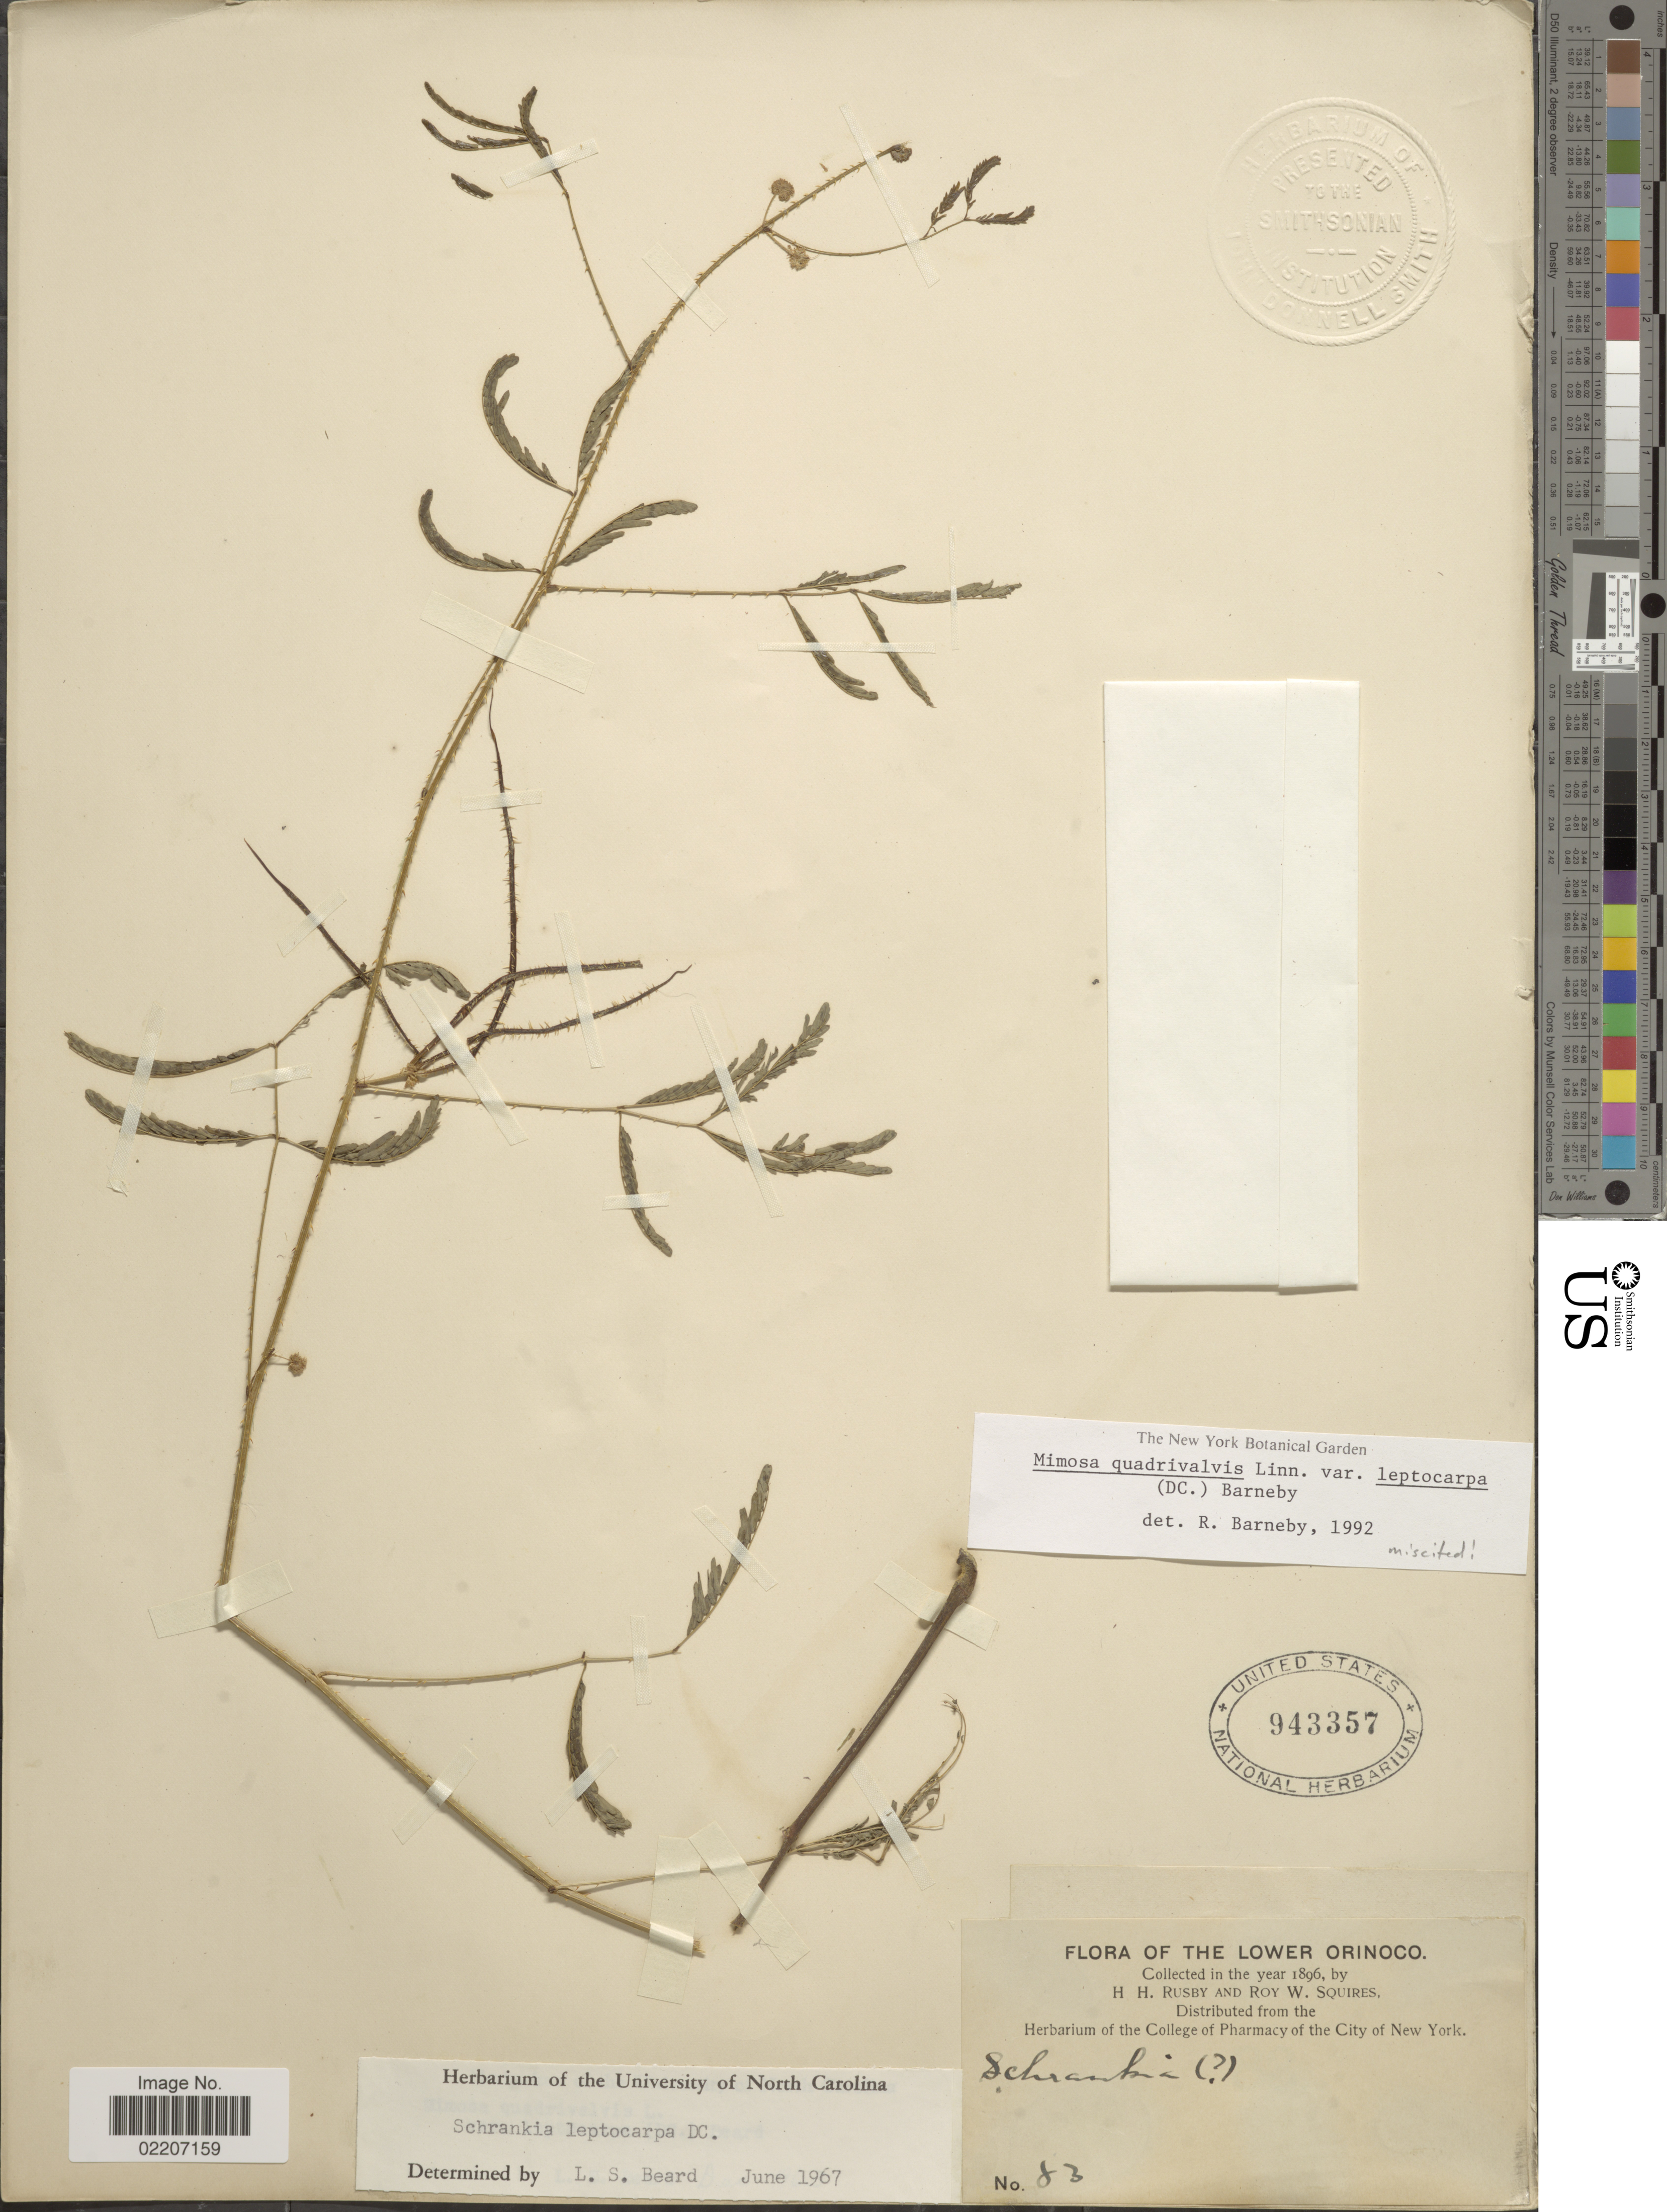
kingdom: Plantae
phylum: Tracheophyta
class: Magnoliopsida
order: Fabales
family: Fabaceae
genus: Mimosa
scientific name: Mimosa candollei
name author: R. Grether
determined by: Strong, Mark T., (BOT), Smithsonian Institution - National Museum of Natural History (UNITED STATES)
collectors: H. H. Rusby & R. Squires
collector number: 83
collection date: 1896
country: Venezuela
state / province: Delta Amacuro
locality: Lower Orinoco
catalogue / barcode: US 943357